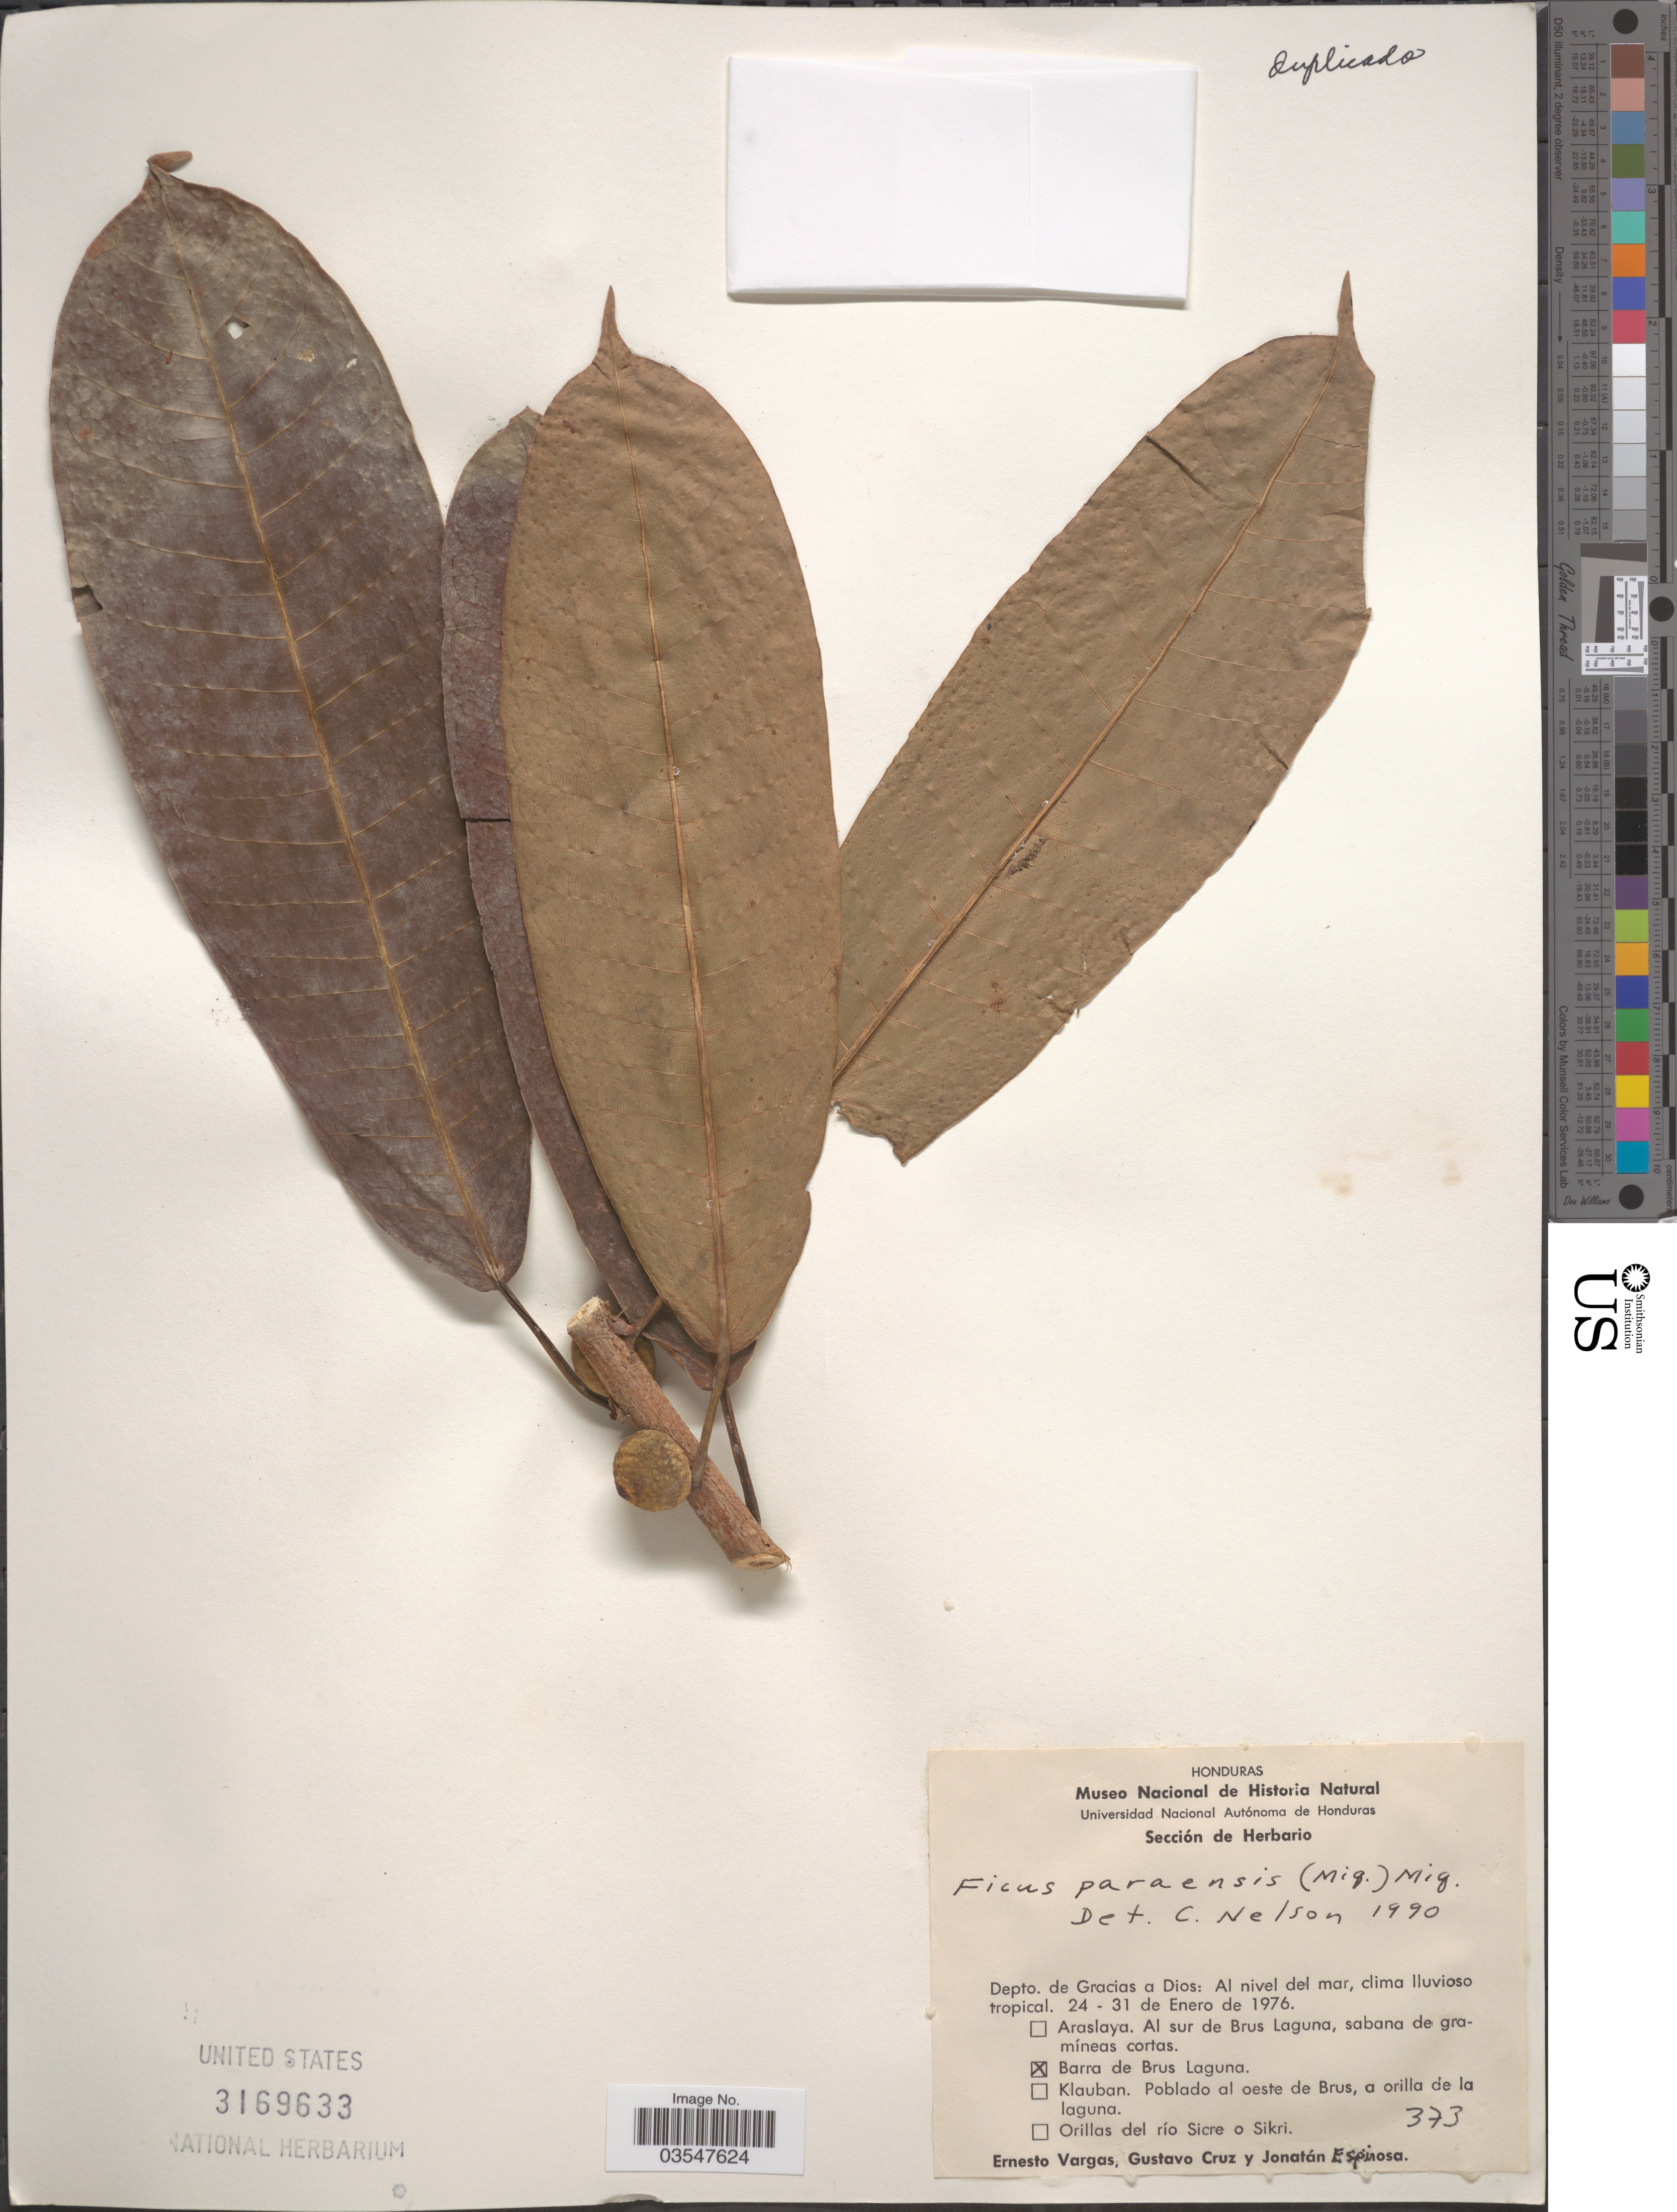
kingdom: Plantae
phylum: Tracheophyta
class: Magnoliopsida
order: Rosales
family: Moraceae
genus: Ficus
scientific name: Ficus paraensis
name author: (Miq.) Miq.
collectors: E. Vargas, G. Cruz & J. Espinosa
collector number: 373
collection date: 1976-01-24/1976-01-31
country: Honduras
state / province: Gracias de Dios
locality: Depto. de Gracias a Dios: Al nivel del mar, clima Iluvioso tropical.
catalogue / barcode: US 3169633